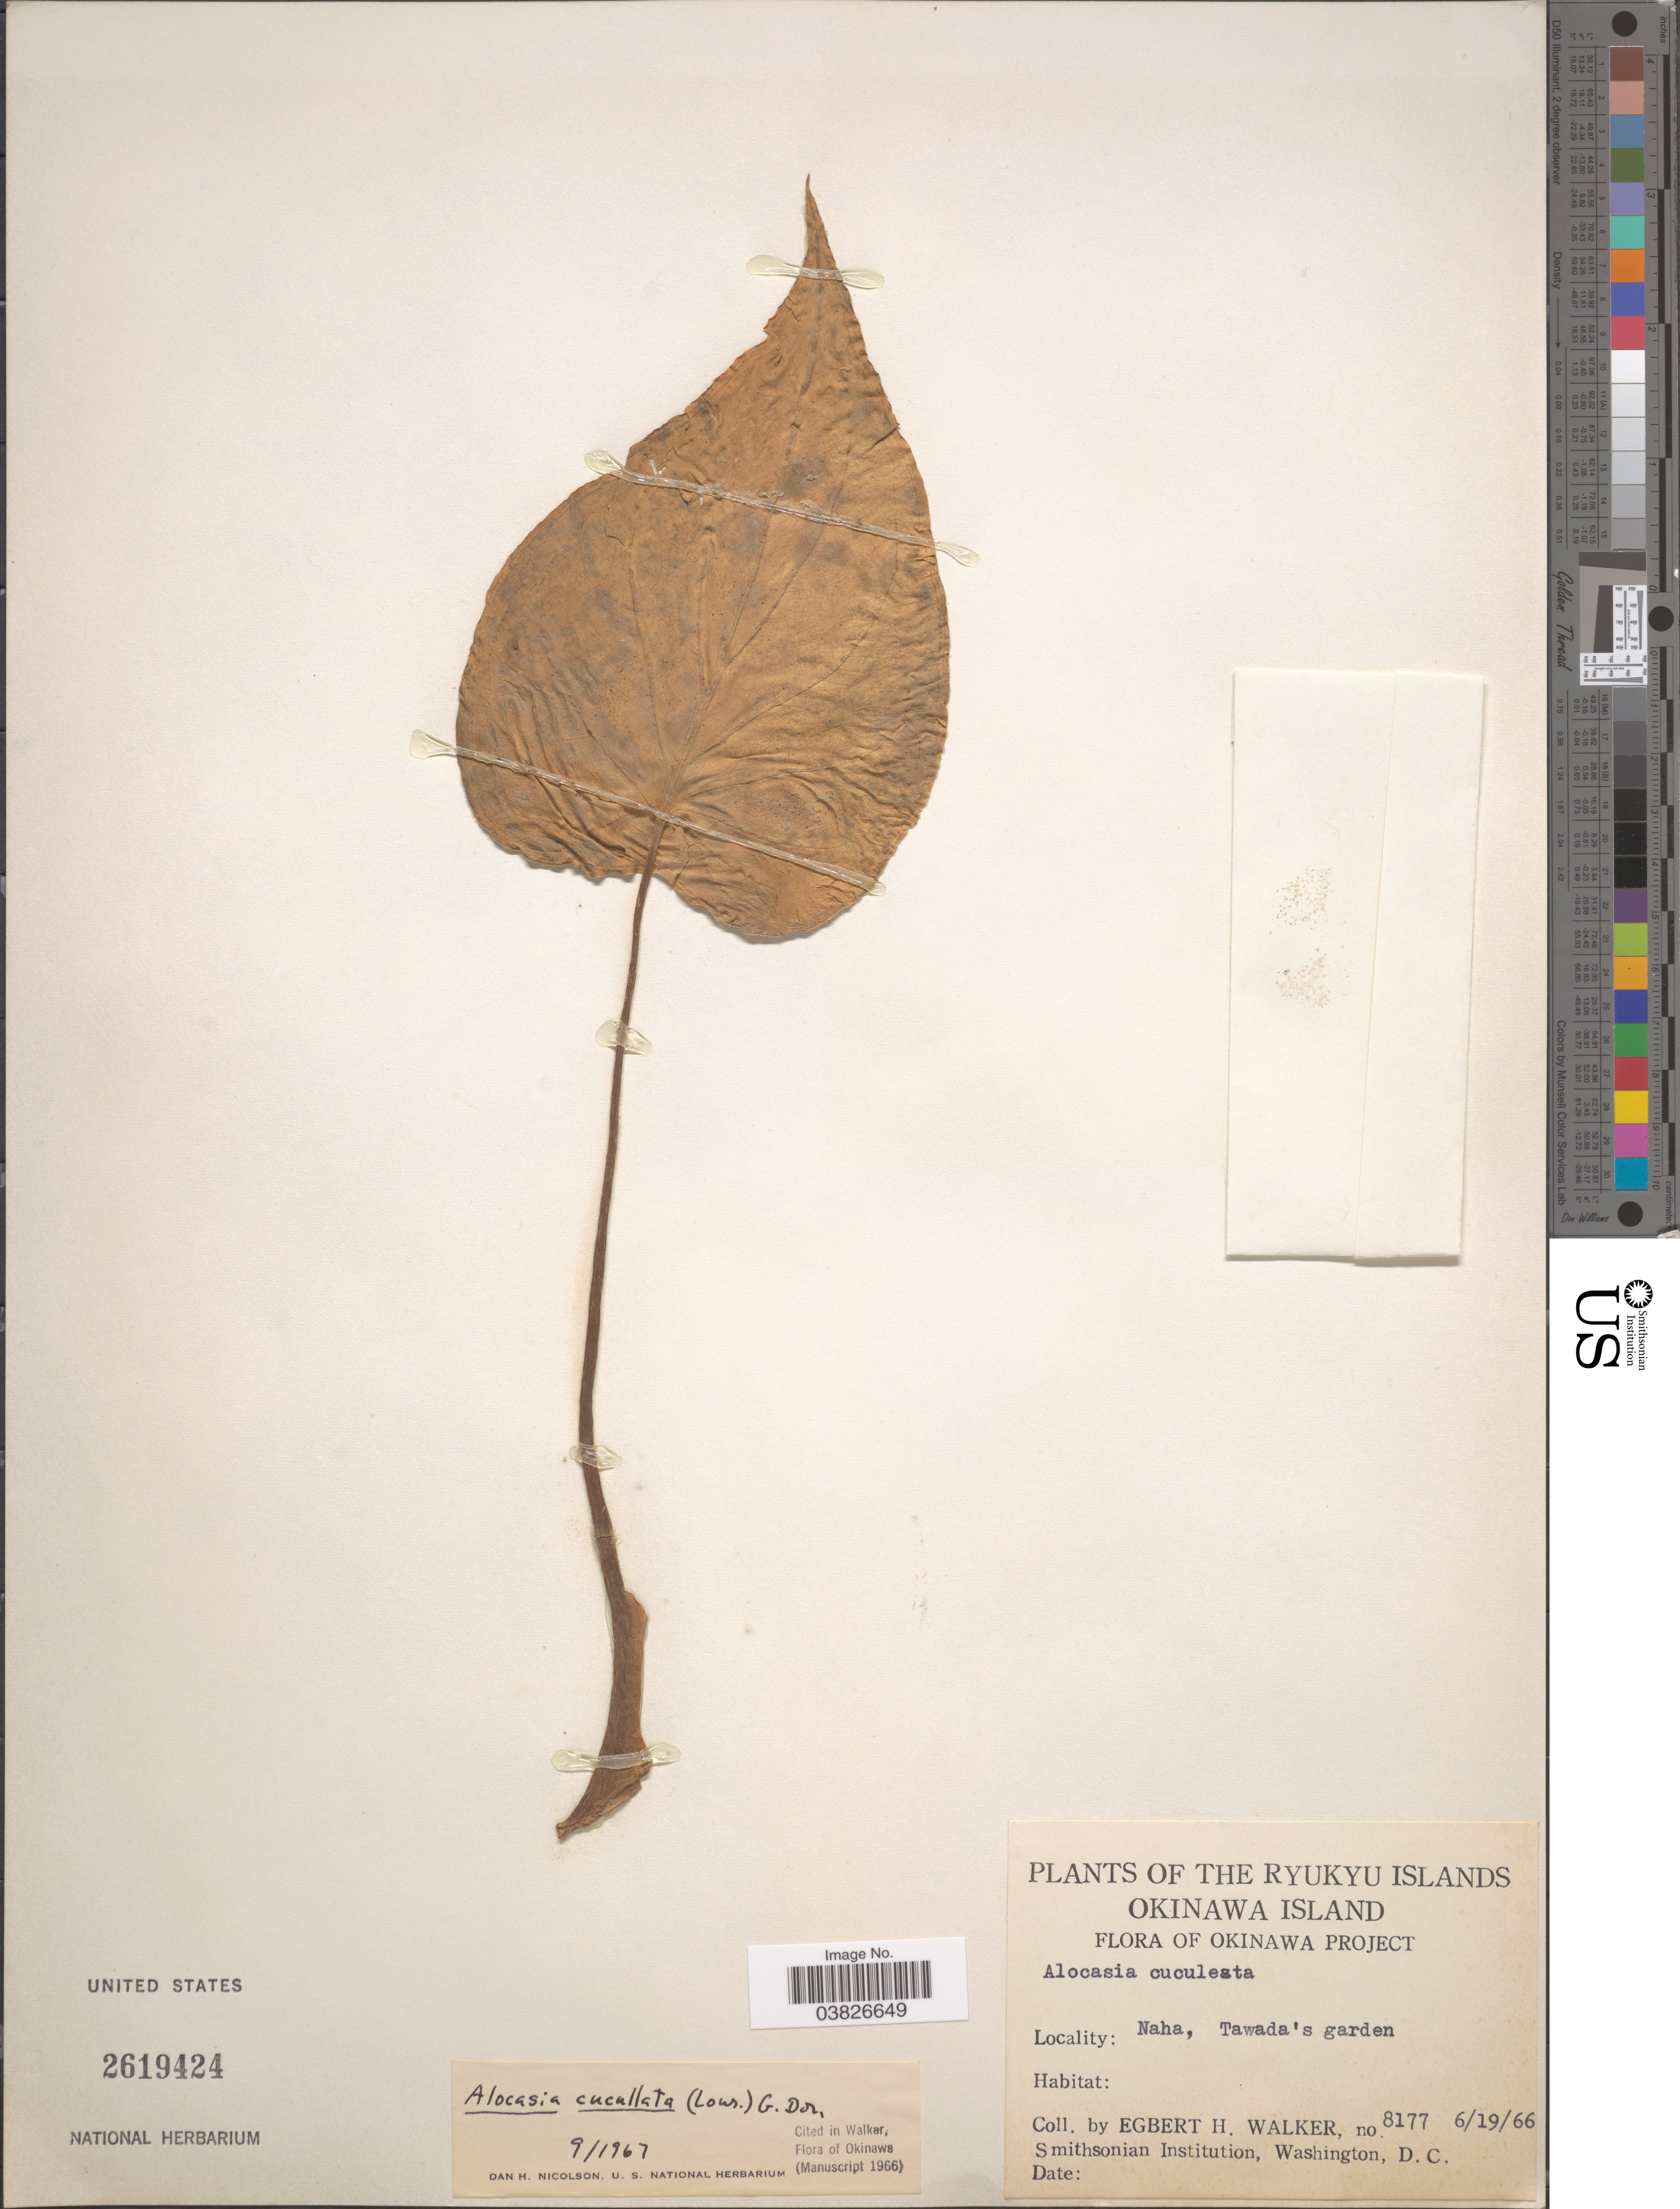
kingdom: Plantae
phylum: Tracheophyta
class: Liliopsida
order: Alismatales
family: Araceae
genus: Alocasia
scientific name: Alocasia cucullata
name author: (Lour.) G. Don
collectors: E. H. Walker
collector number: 8177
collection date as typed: Transcribed d/m/y: 19/6/66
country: Japan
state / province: Okinawa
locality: The Ryukyu Islands. Okinawa Island. Okinawa Project. Naha, Tawada's garden.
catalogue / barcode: US 2619424